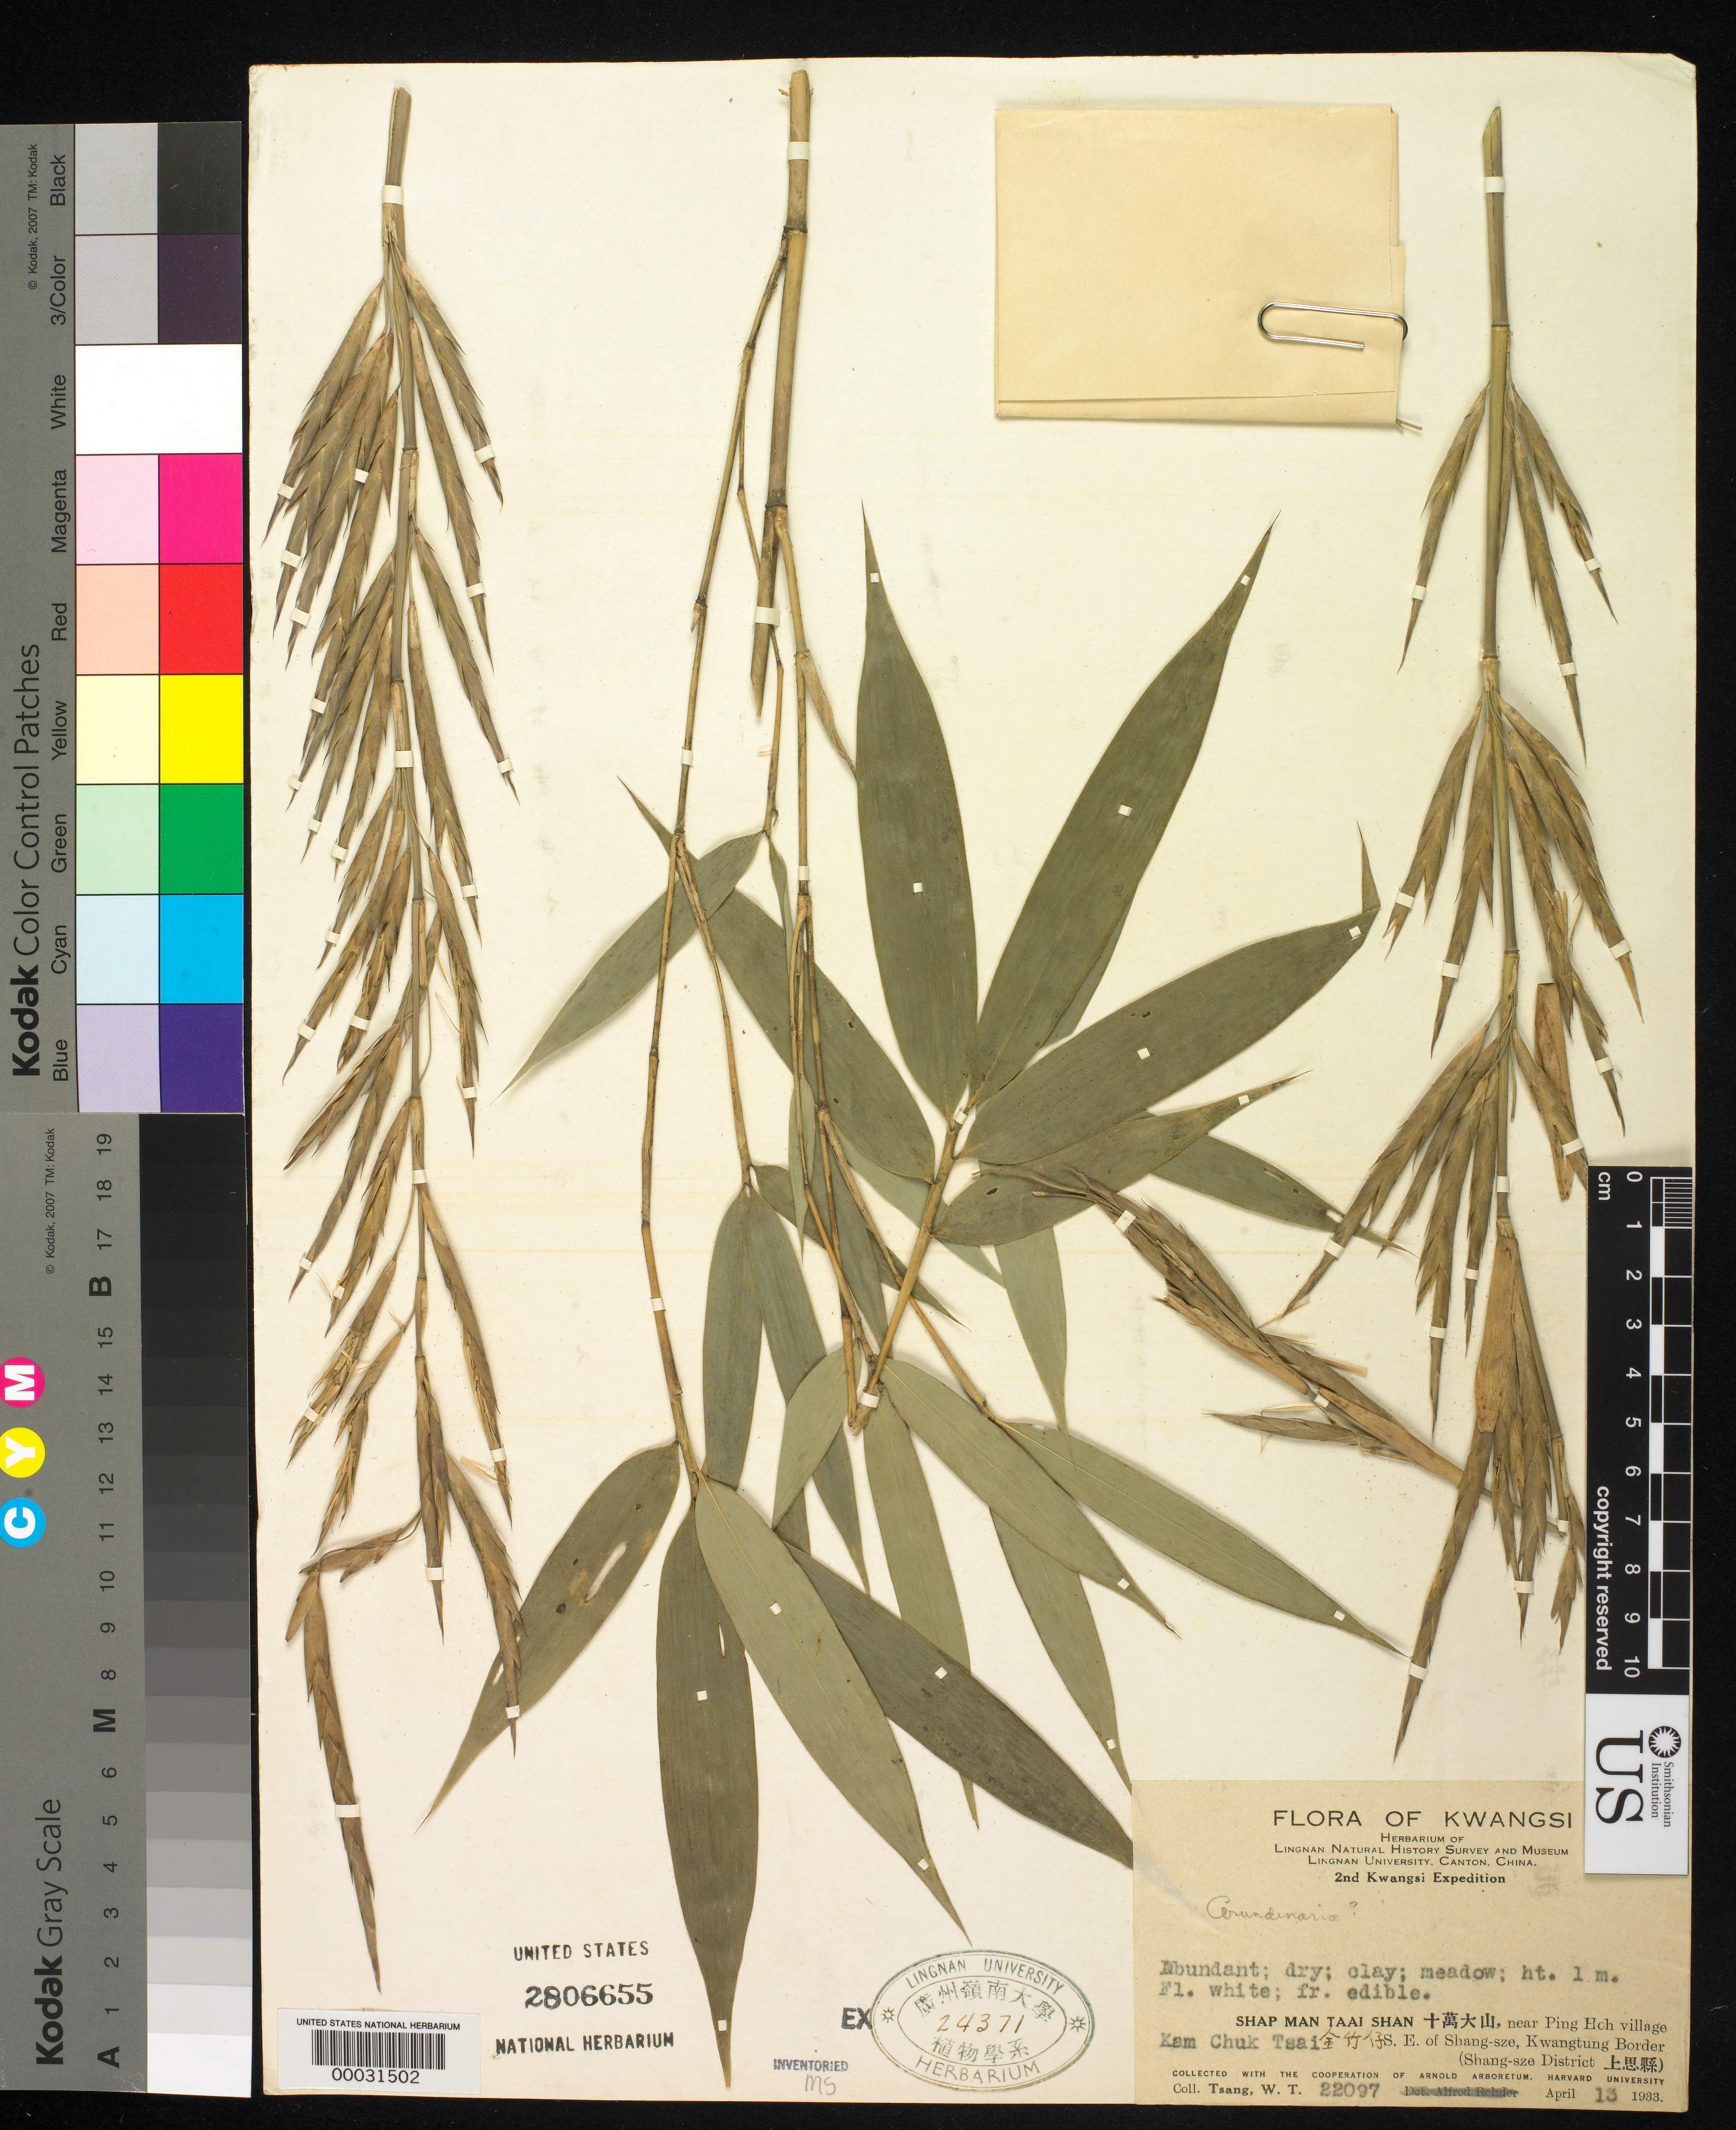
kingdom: Plantae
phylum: Tracheophyta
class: Liliopsida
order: Poales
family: Poaceae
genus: Arundinaria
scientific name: Arundinaria sp.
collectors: W. T. Tsang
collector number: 22097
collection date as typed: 13 Apr 1933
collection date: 1933-04-13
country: China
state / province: Guangdong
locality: Shap man taai shan, ping hoh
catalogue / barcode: US 2806655